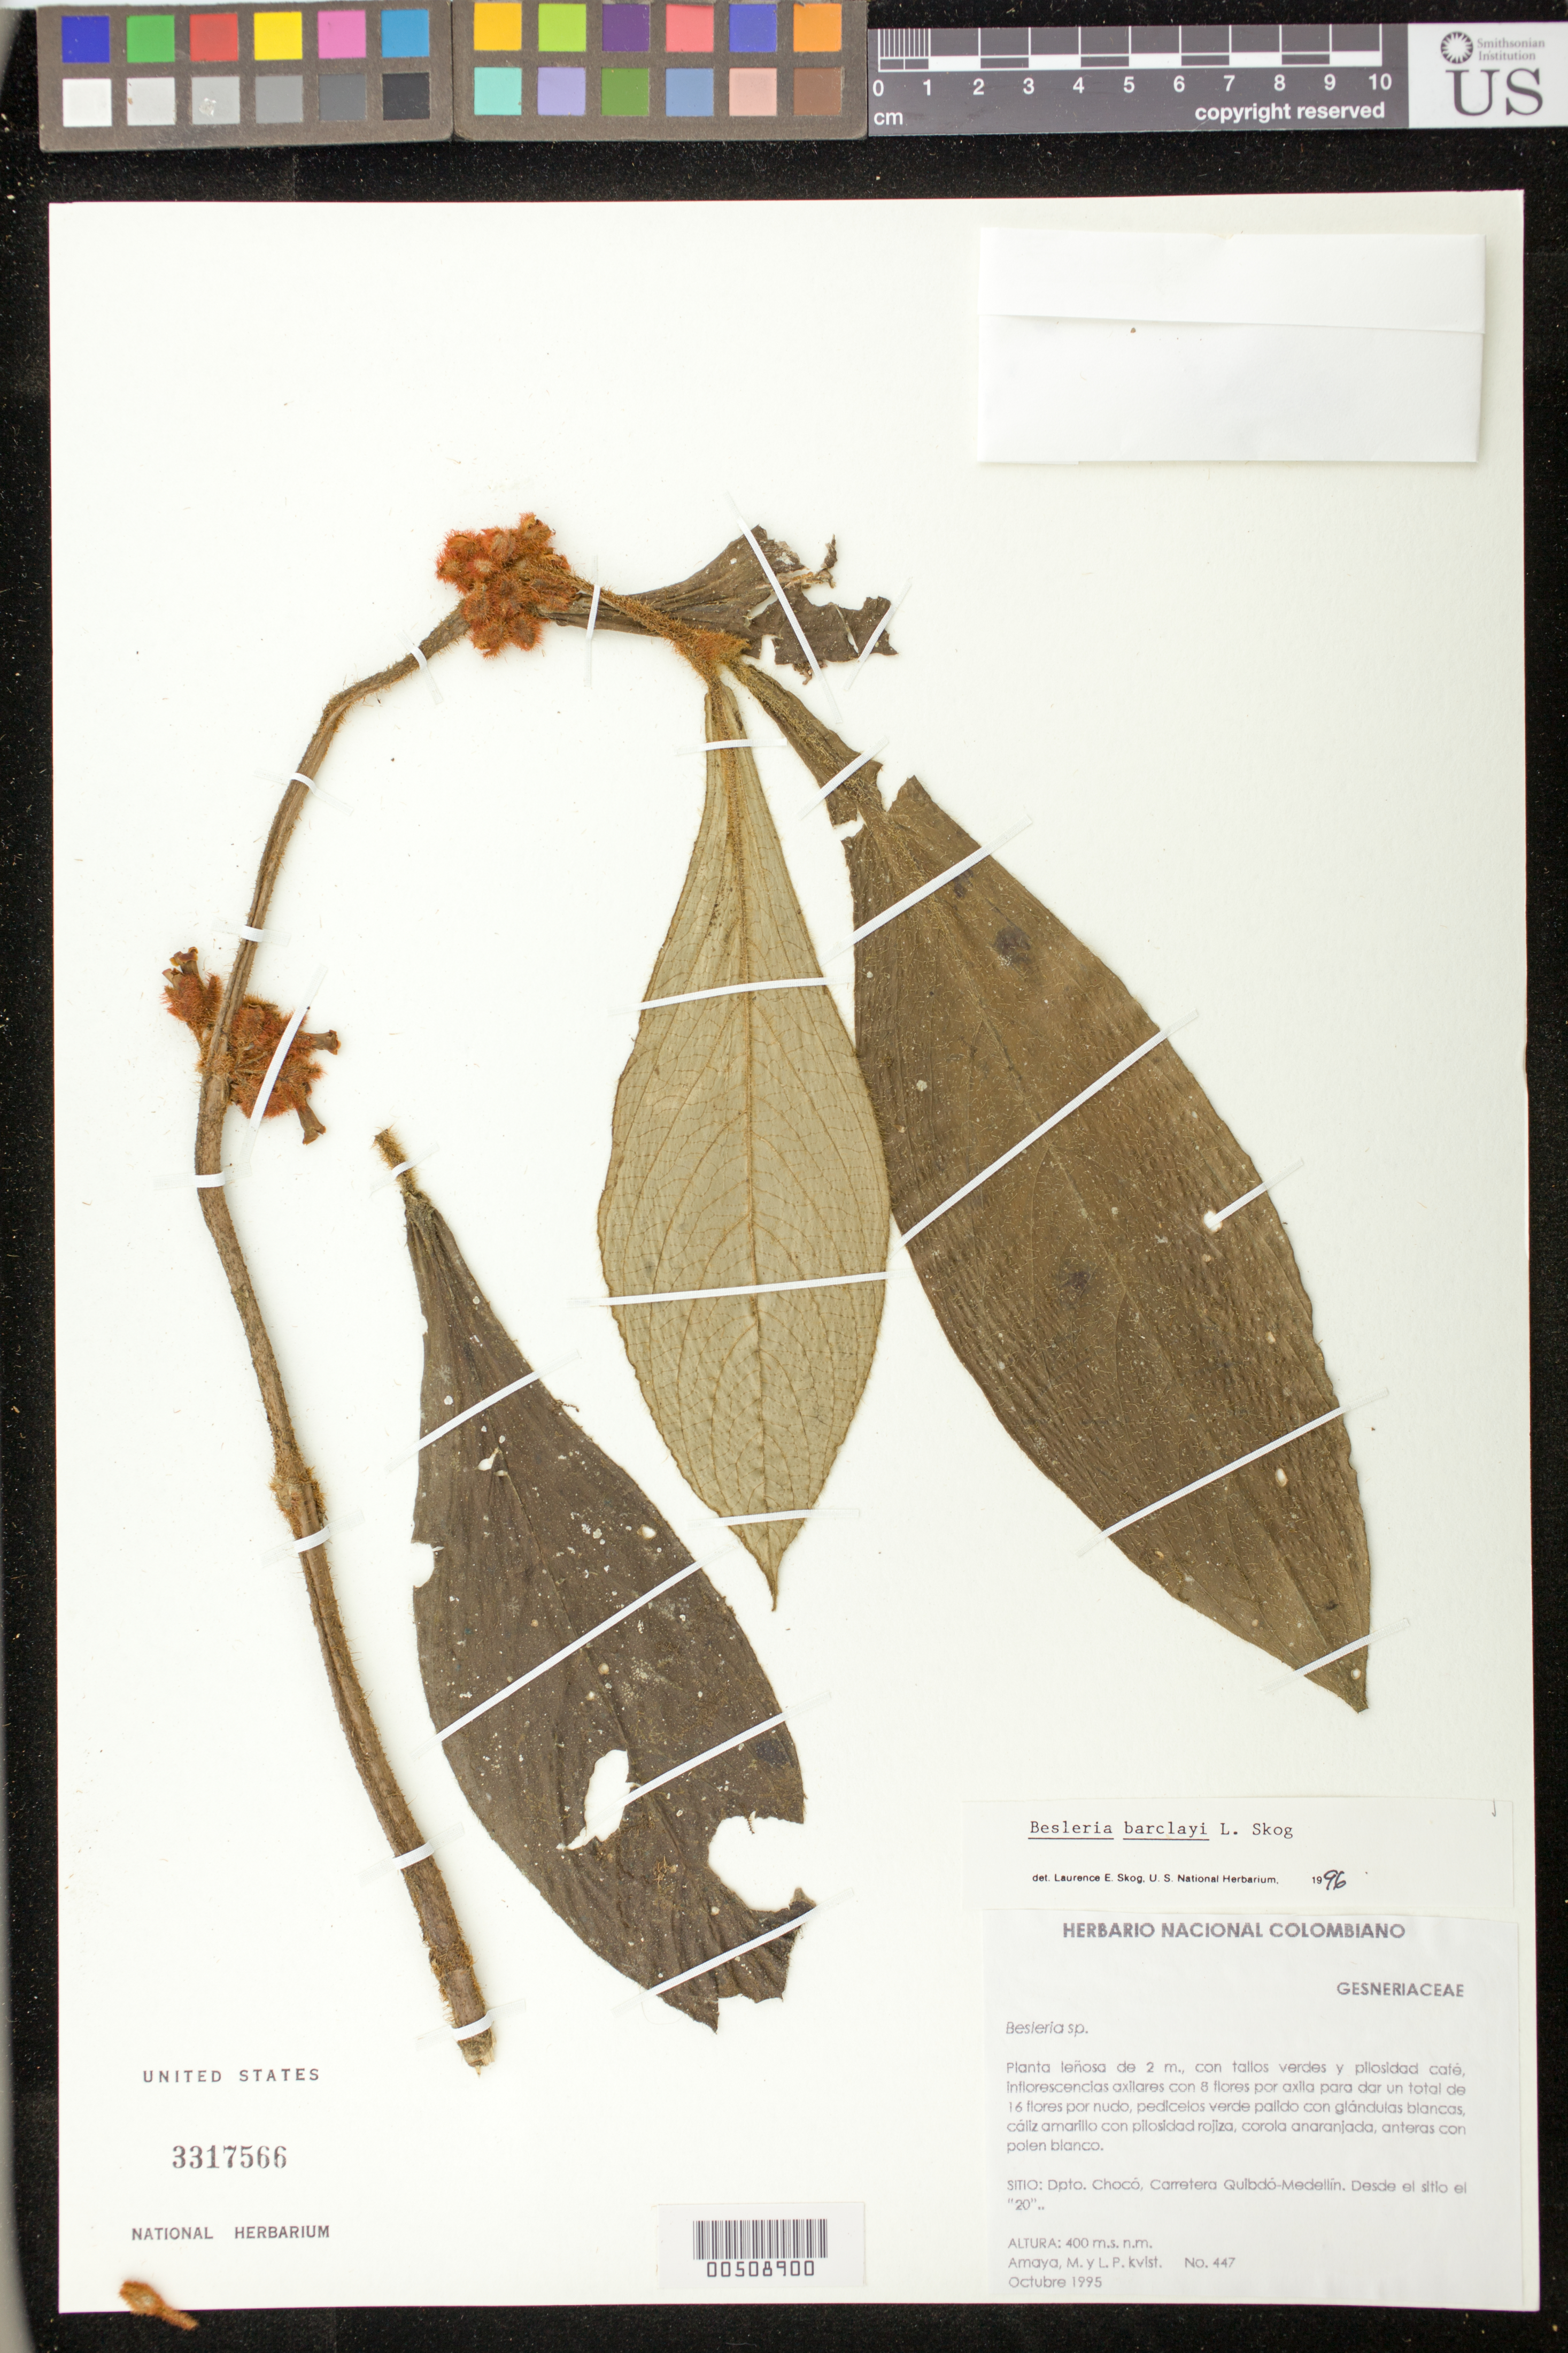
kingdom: Plantae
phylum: Tracheophyta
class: Magnoliopsida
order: Lamiales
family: Gesneriaceae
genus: Besleria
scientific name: Besleria barclayi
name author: L.E. Skog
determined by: Skog, Laurence E.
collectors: M. Amaya & L. P. Kvist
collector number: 447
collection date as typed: Oct 1995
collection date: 1995-10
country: Colombia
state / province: Chocó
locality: Carretera Quibdó-Medellín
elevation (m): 400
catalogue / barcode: US 3317566